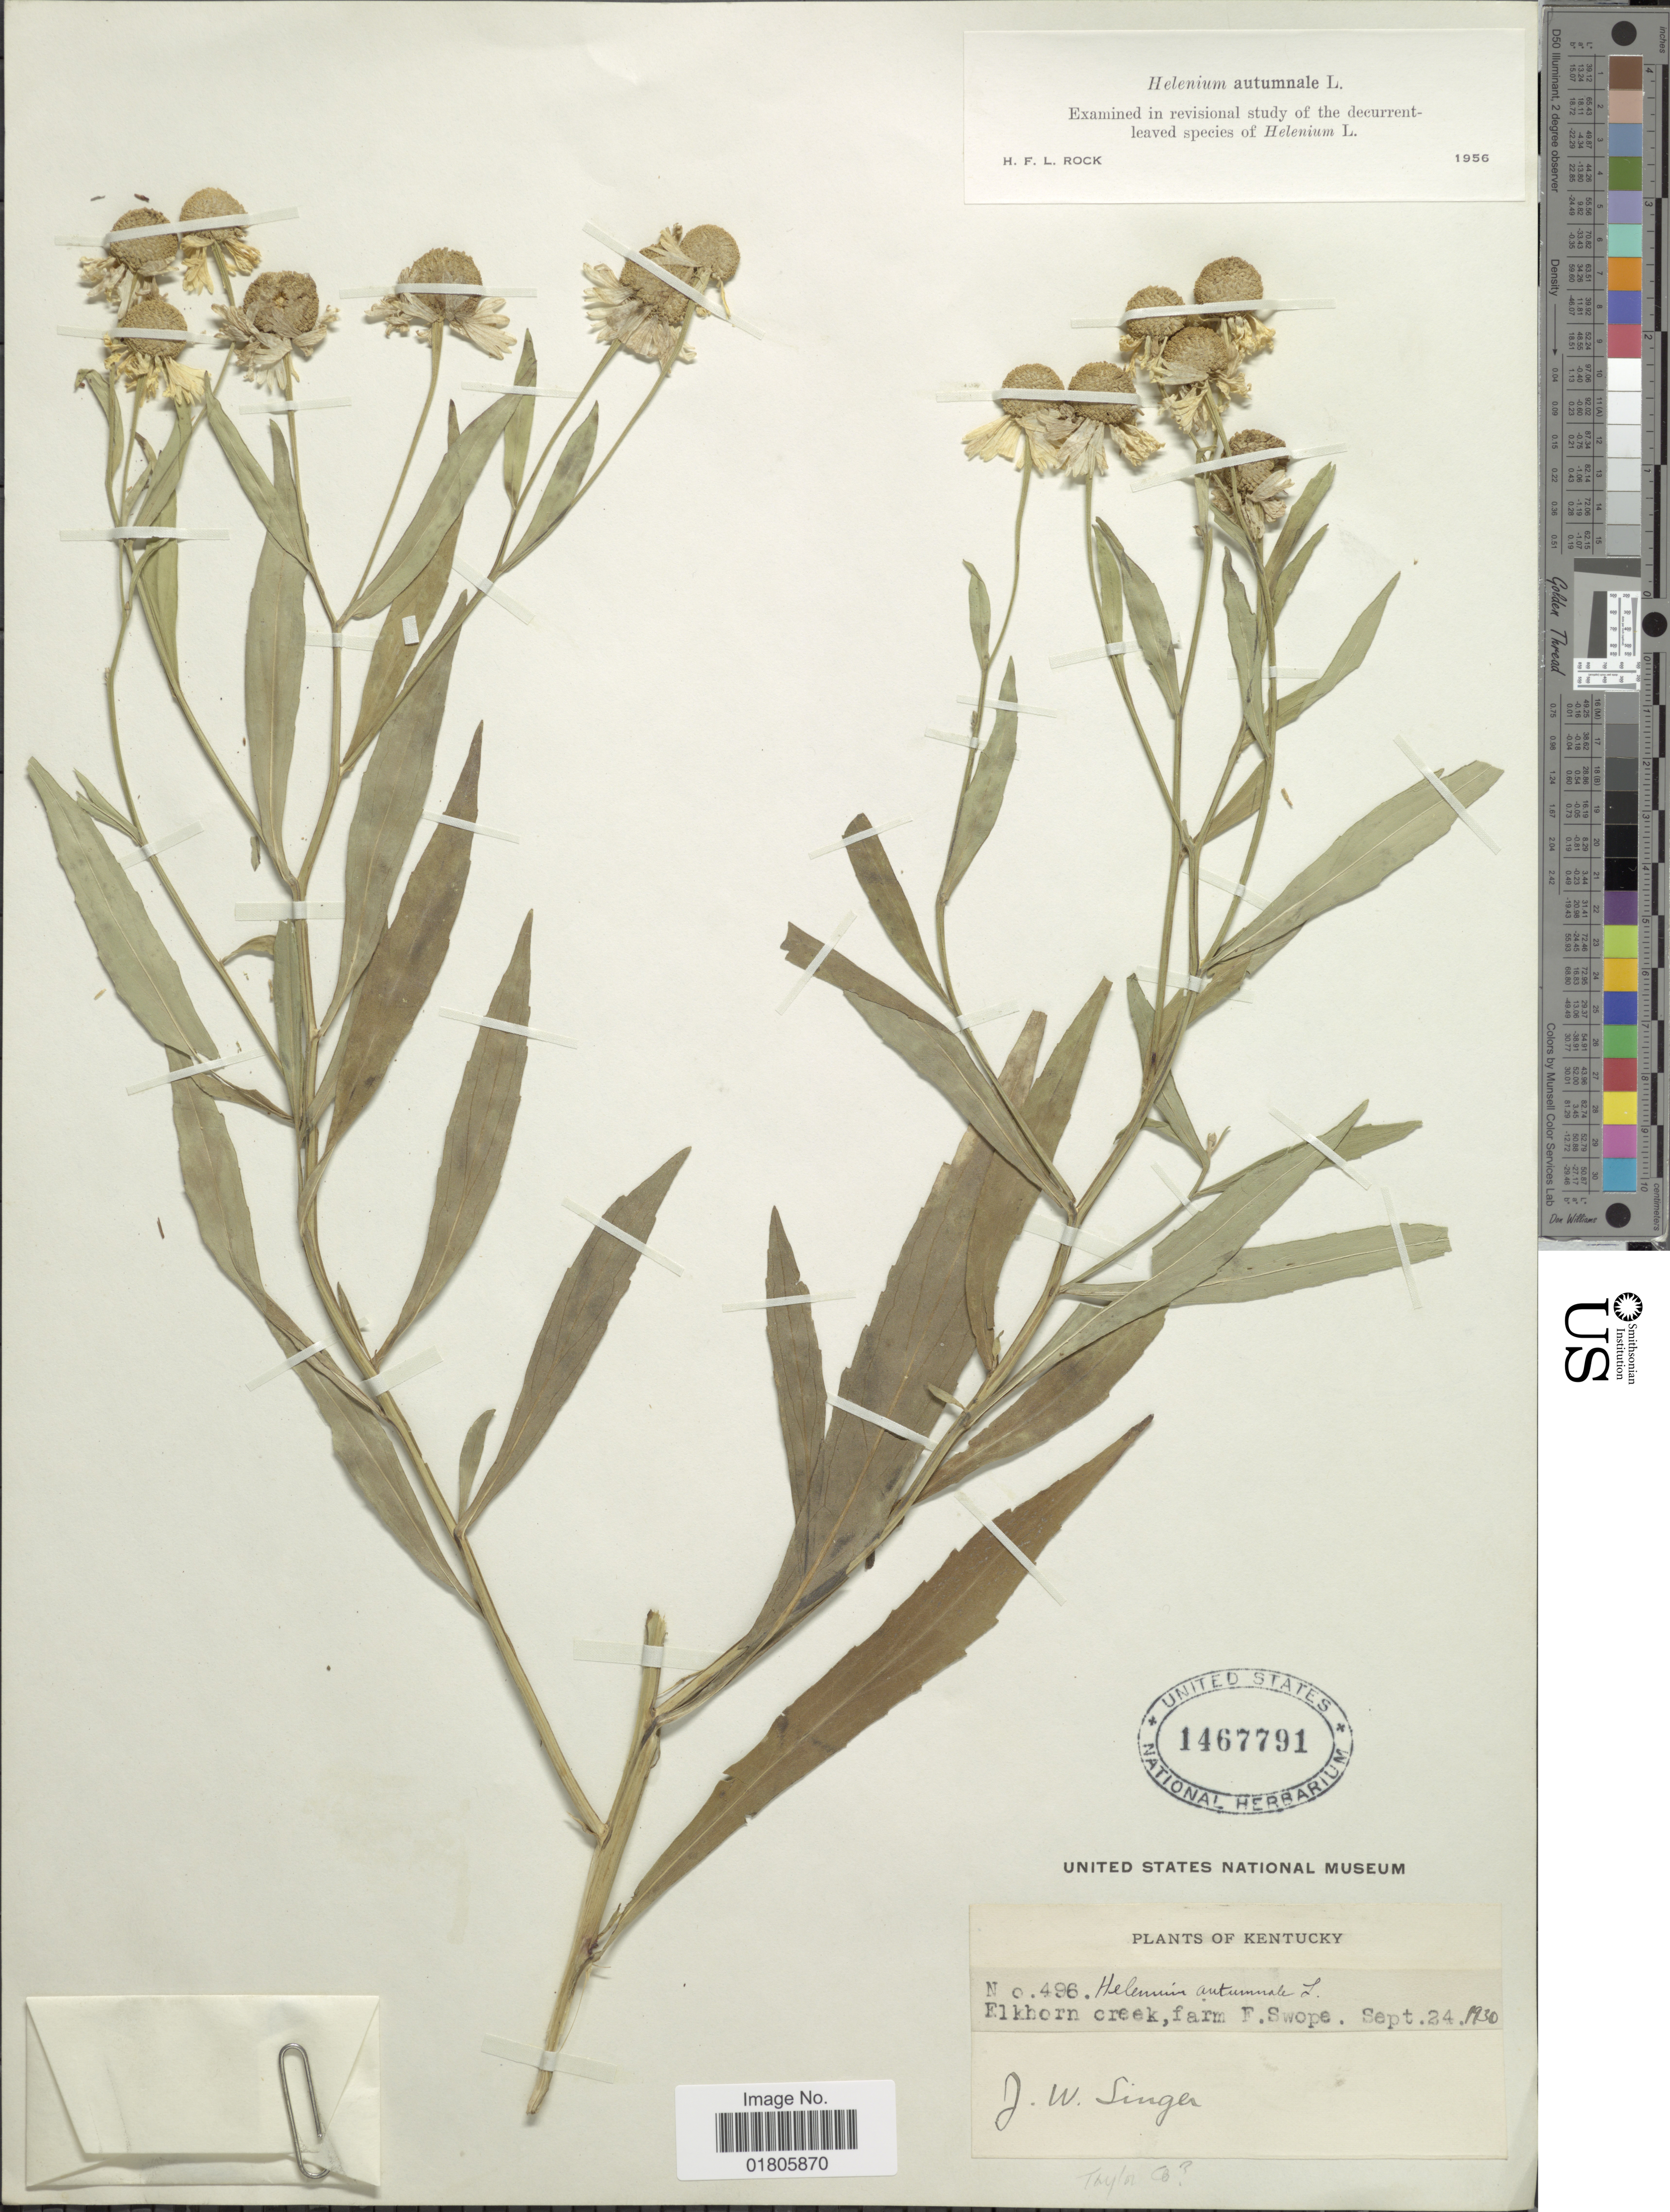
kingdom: Plantae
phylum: Tracheophyta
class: Magnoliopsida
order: Asterales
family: Asteraceae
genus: Helenium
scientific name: Helenium autumnale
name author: L.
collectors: J. EW. Singer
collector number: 496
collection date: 1930-09-24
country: United States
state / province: Kentucky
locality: Elkhorn creek, farm F. Swope. Taylor Co.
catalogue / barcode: US 1467791